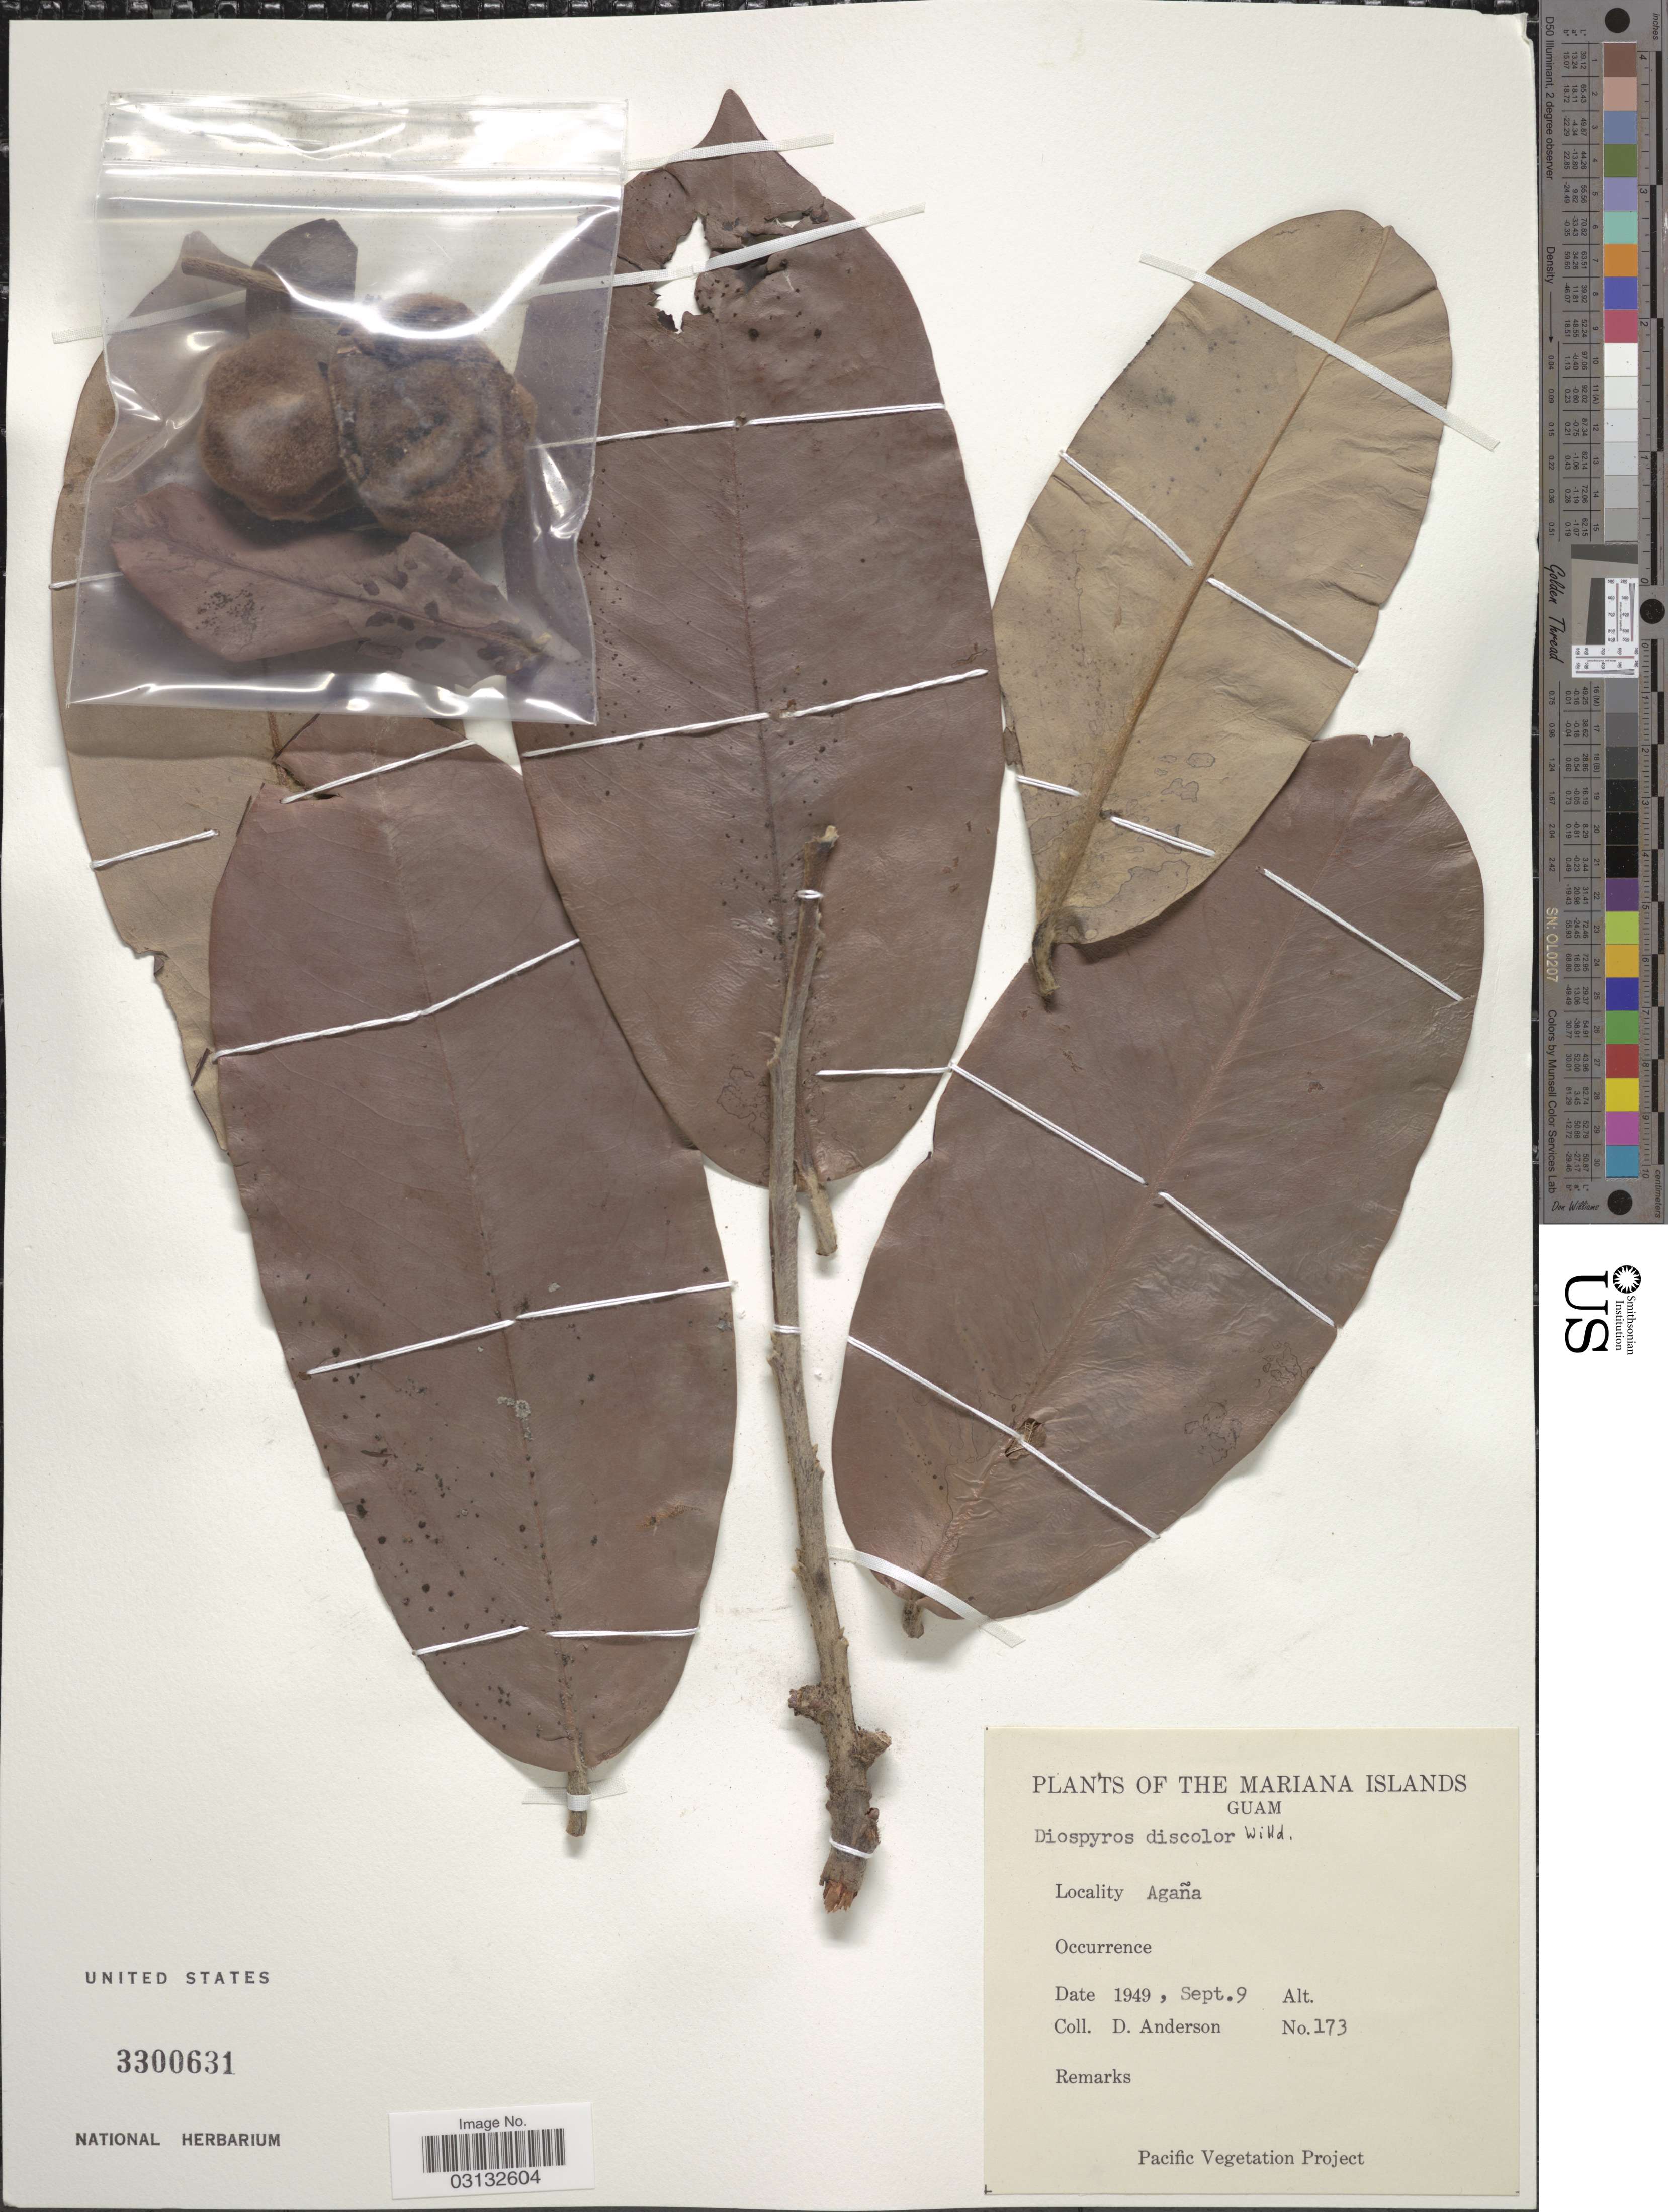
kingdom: Plantae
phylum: Tracheophyta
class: Magnoliopsida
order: Ericales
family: Ebenaceae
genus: Diospyros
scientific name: Diospyros discolor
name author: Willd.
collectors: D. Anderson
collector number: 173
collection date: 1949-09-09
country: Guam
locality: Mariana Islands. Agaña.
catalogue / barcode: US 3300631